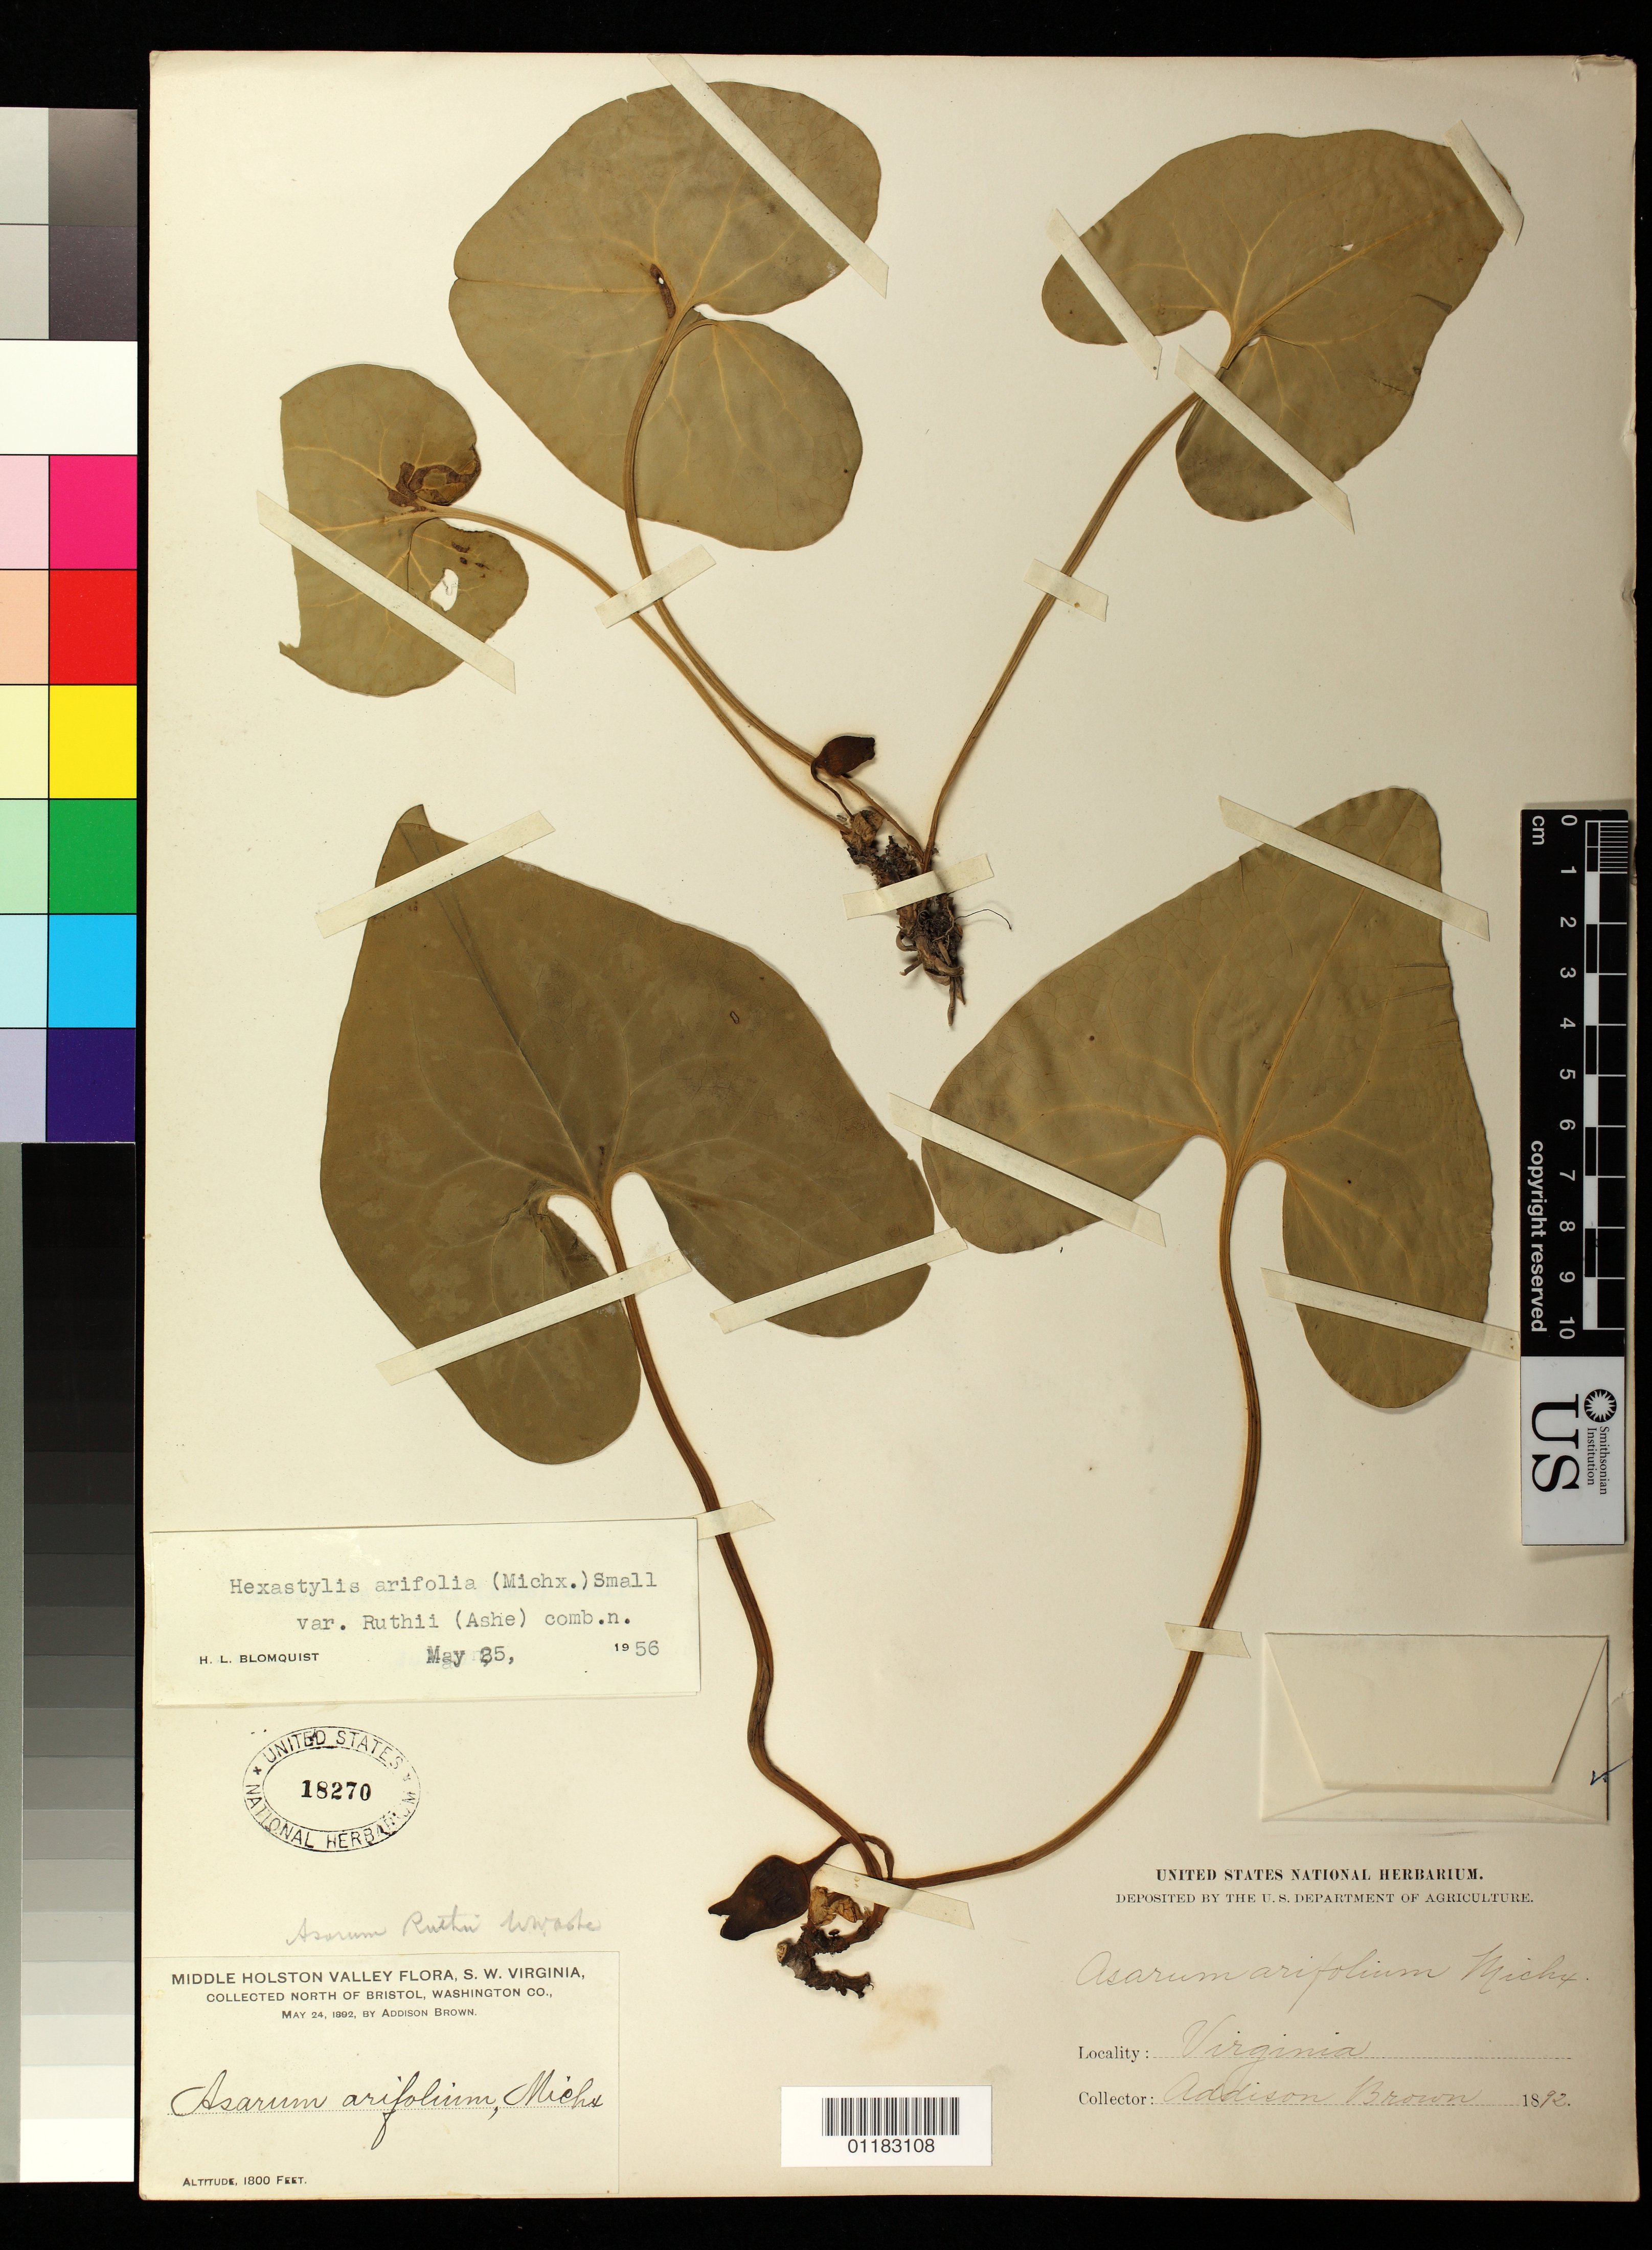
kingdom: Plantae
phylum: Tracheophyta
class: Magnoliopsida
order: Piperales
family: Aristolochiaceae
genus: Hexastylis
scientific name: Hexastylis ruthii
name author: Small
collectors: A. Brown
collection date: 1902-05-24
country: United States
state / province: Virginia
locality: North of Bristol, Middle Holston Valley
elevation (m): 488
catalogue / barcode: US 18270